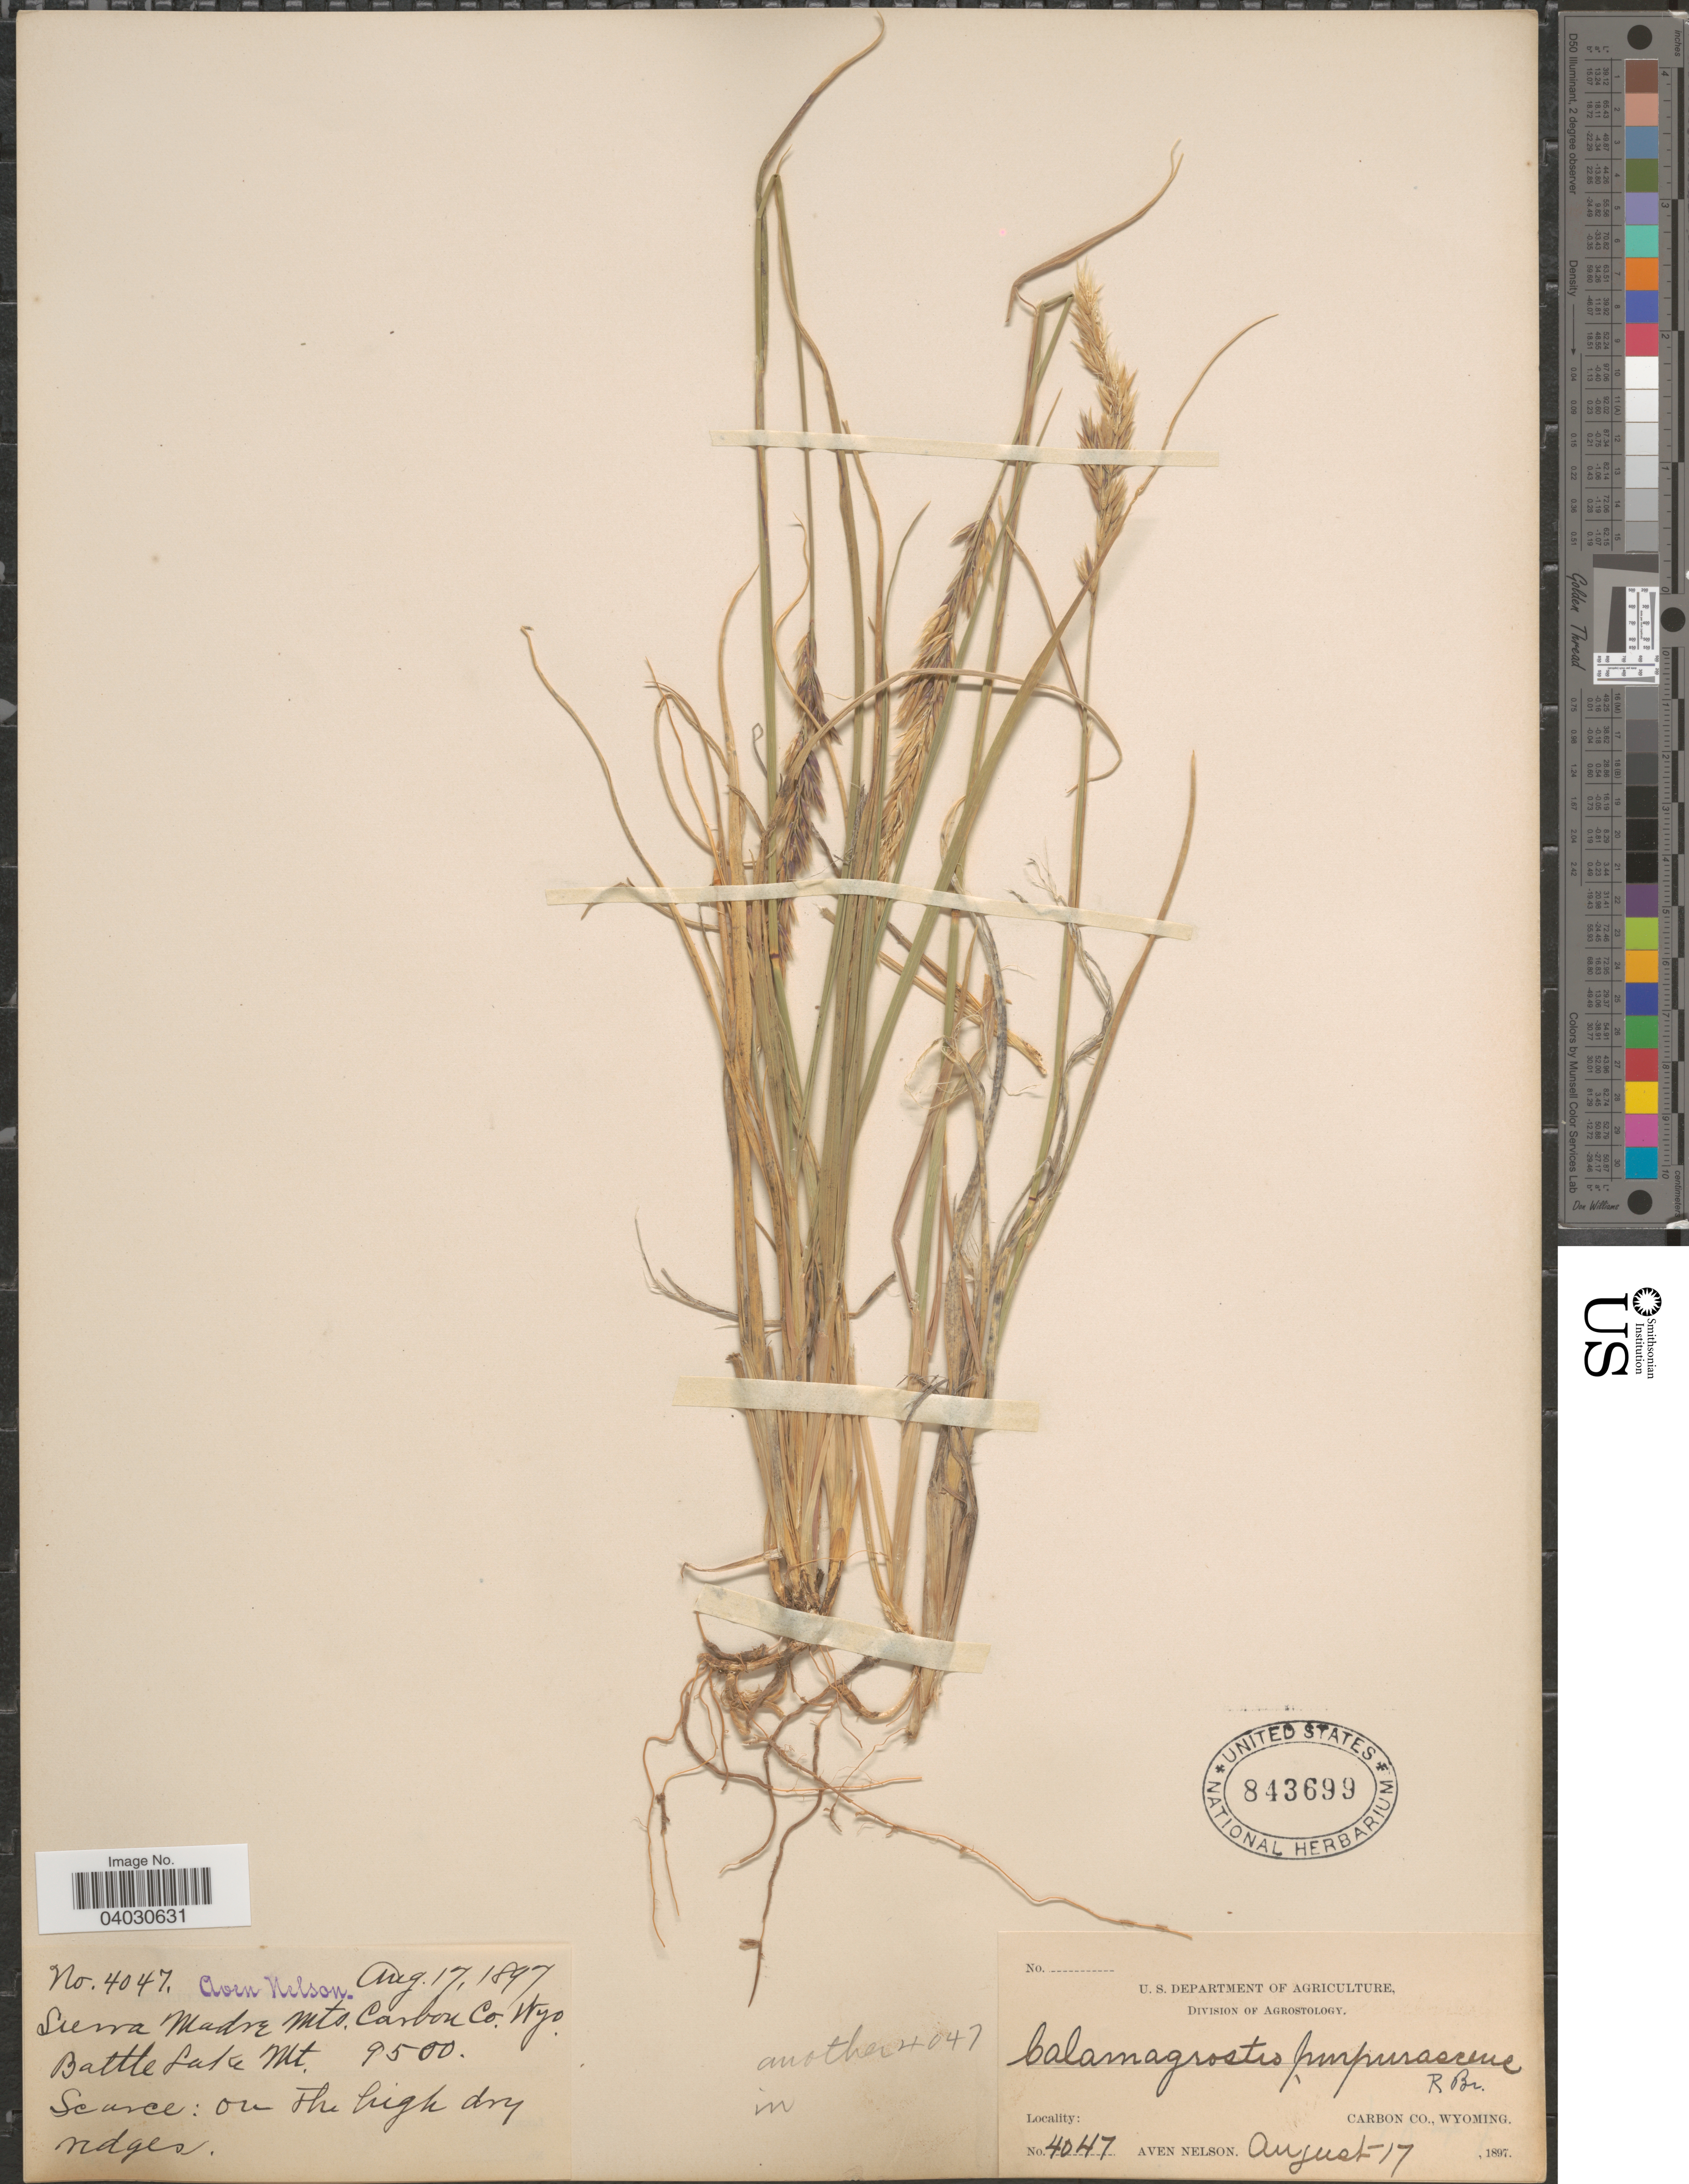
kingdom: Plantae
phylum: Tracheophyta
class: Liliopsida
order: Poales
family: Poaceae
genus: Calamagrostis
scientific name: Calamagrostis purpurascens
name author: R. Br.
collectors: A. Nelson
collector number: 4047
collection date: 1897-08-17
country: United States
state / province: Wyoming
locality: Sierra Madre Mts. Carbon Co. Battle Lake Mt.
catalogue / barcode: US 843699